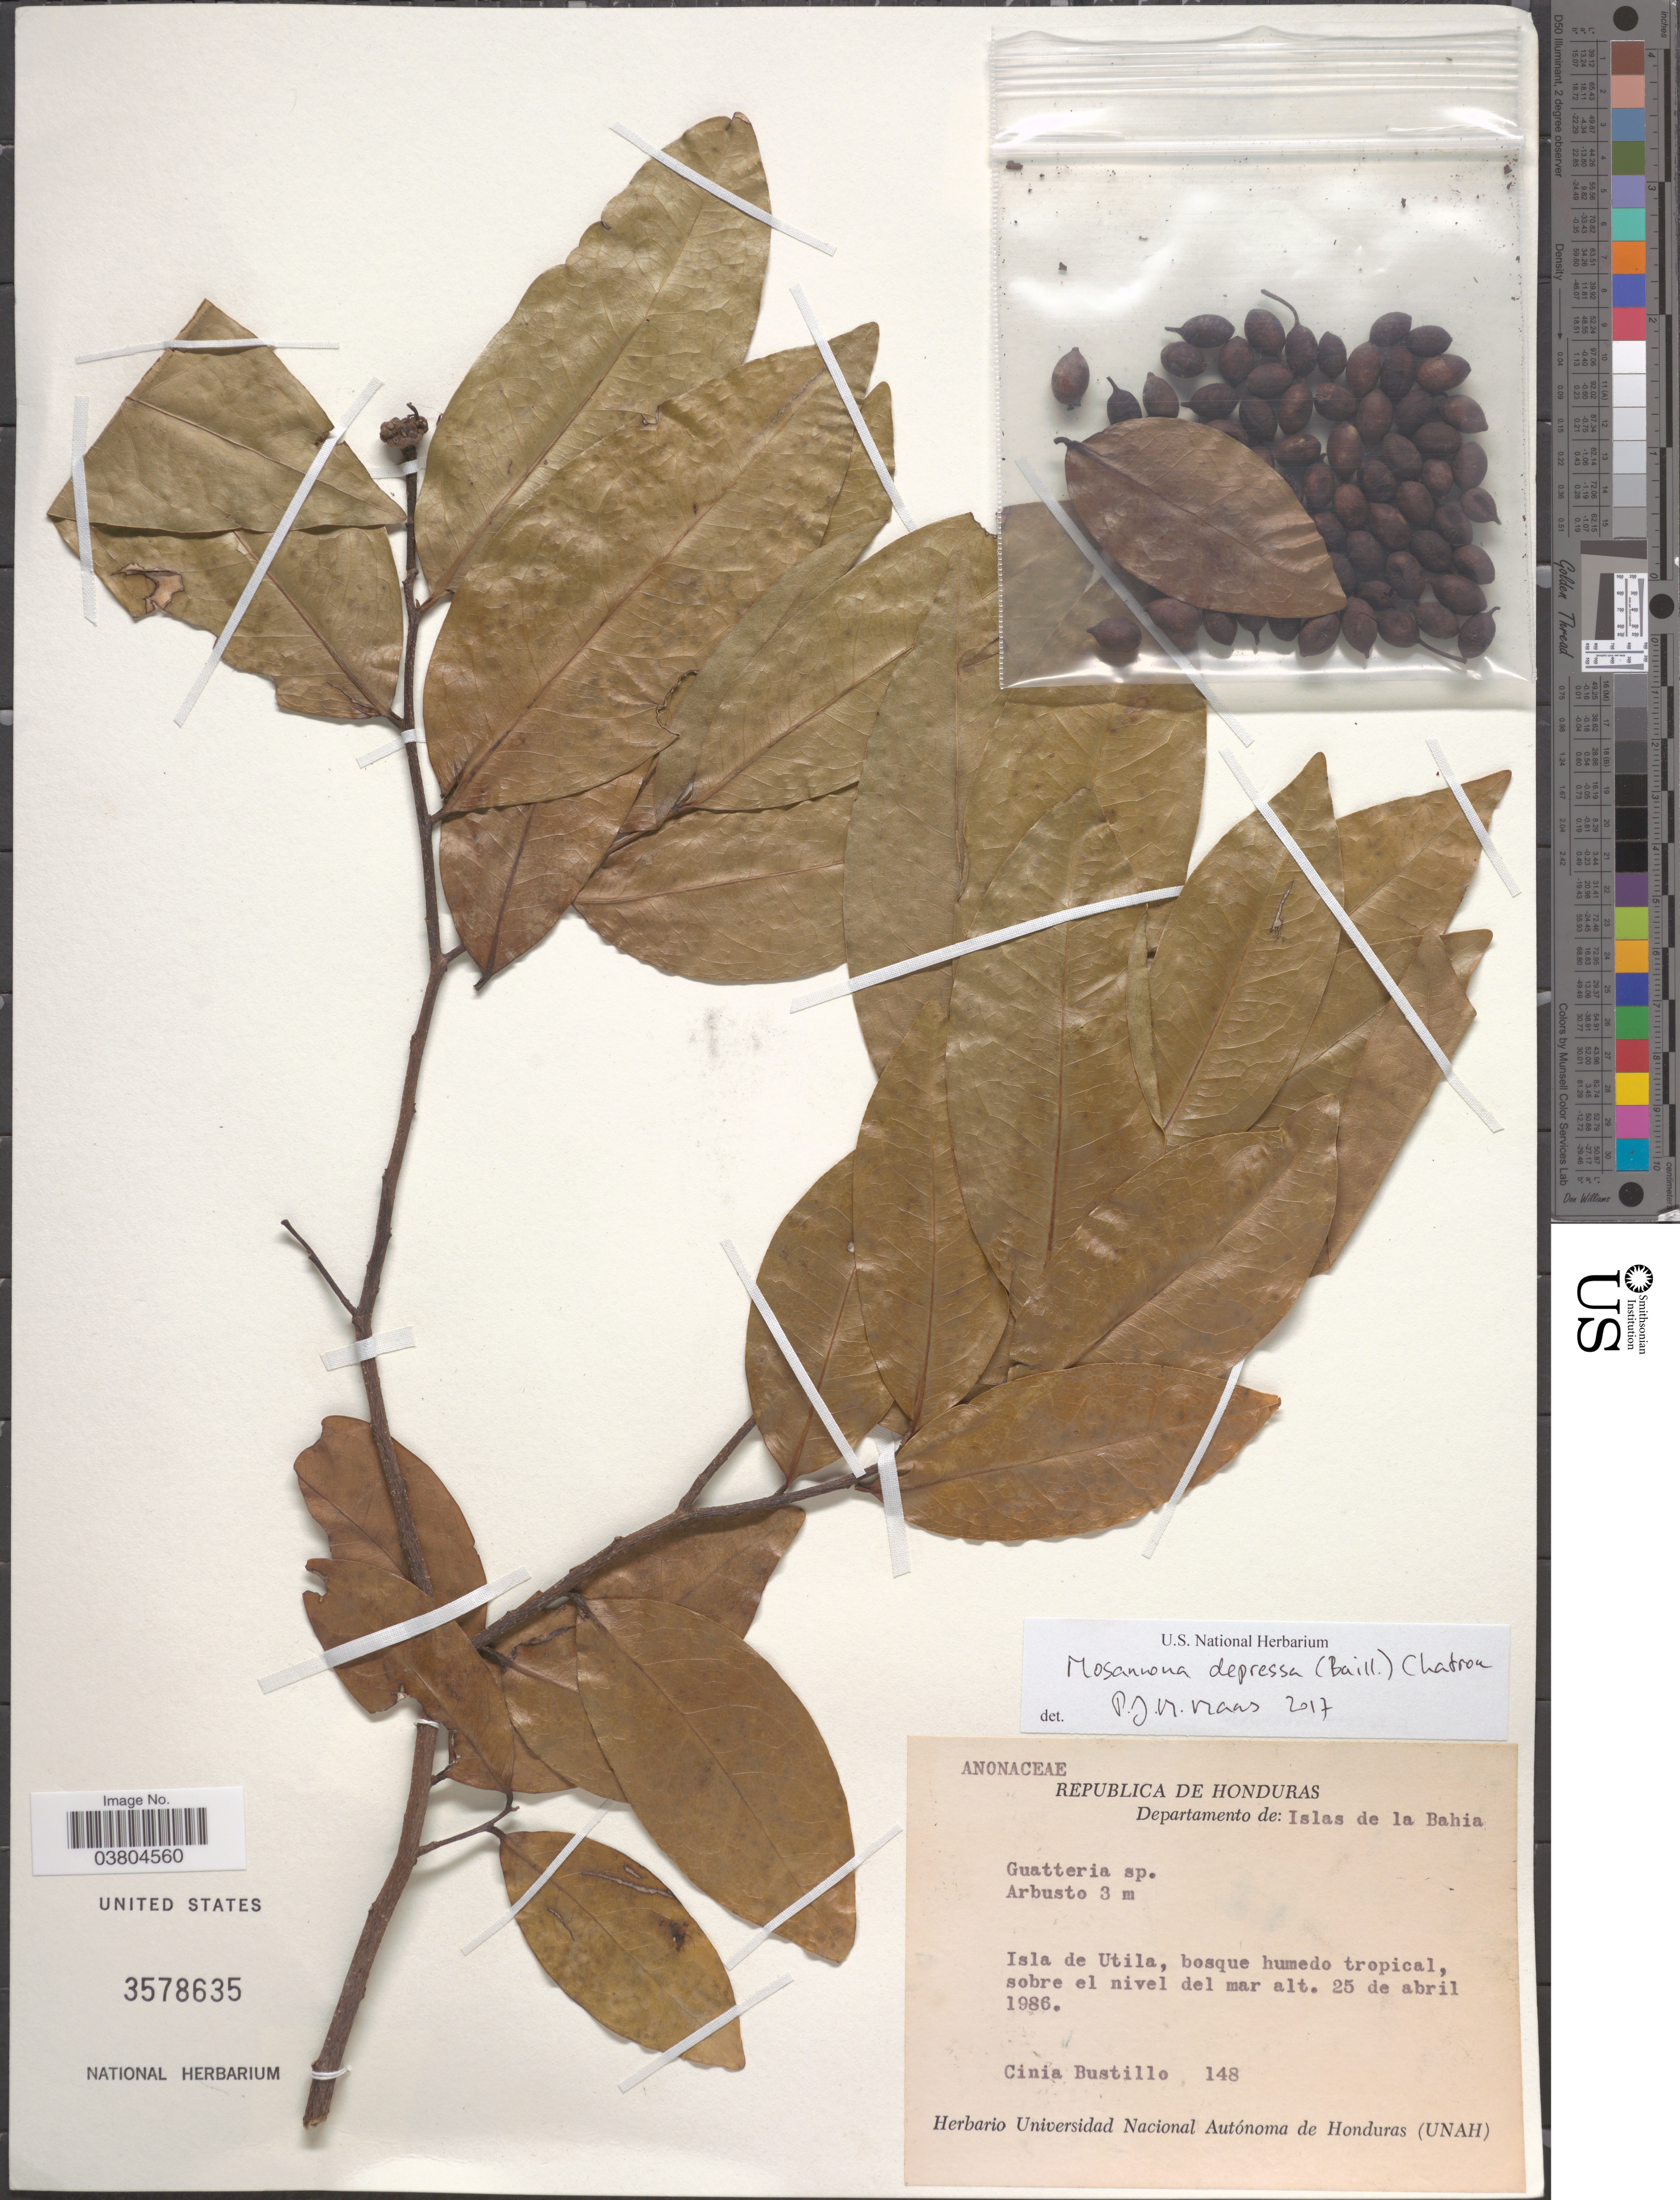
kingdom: Plantae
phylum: Tracheophyta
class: Magnoliopsida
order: Magnoliales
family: Annonaceae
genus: Mosannona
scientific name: Mosannona depressa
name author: (Baill.) Chatrou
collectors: C. Bustillo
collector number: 148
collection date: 1986-04-25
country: Honduras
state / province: Islas de la Bahía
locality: Departamento de: Islas de la Bahía. Isla de Utila, bosque humedo tropical.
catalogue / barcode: US 3578635